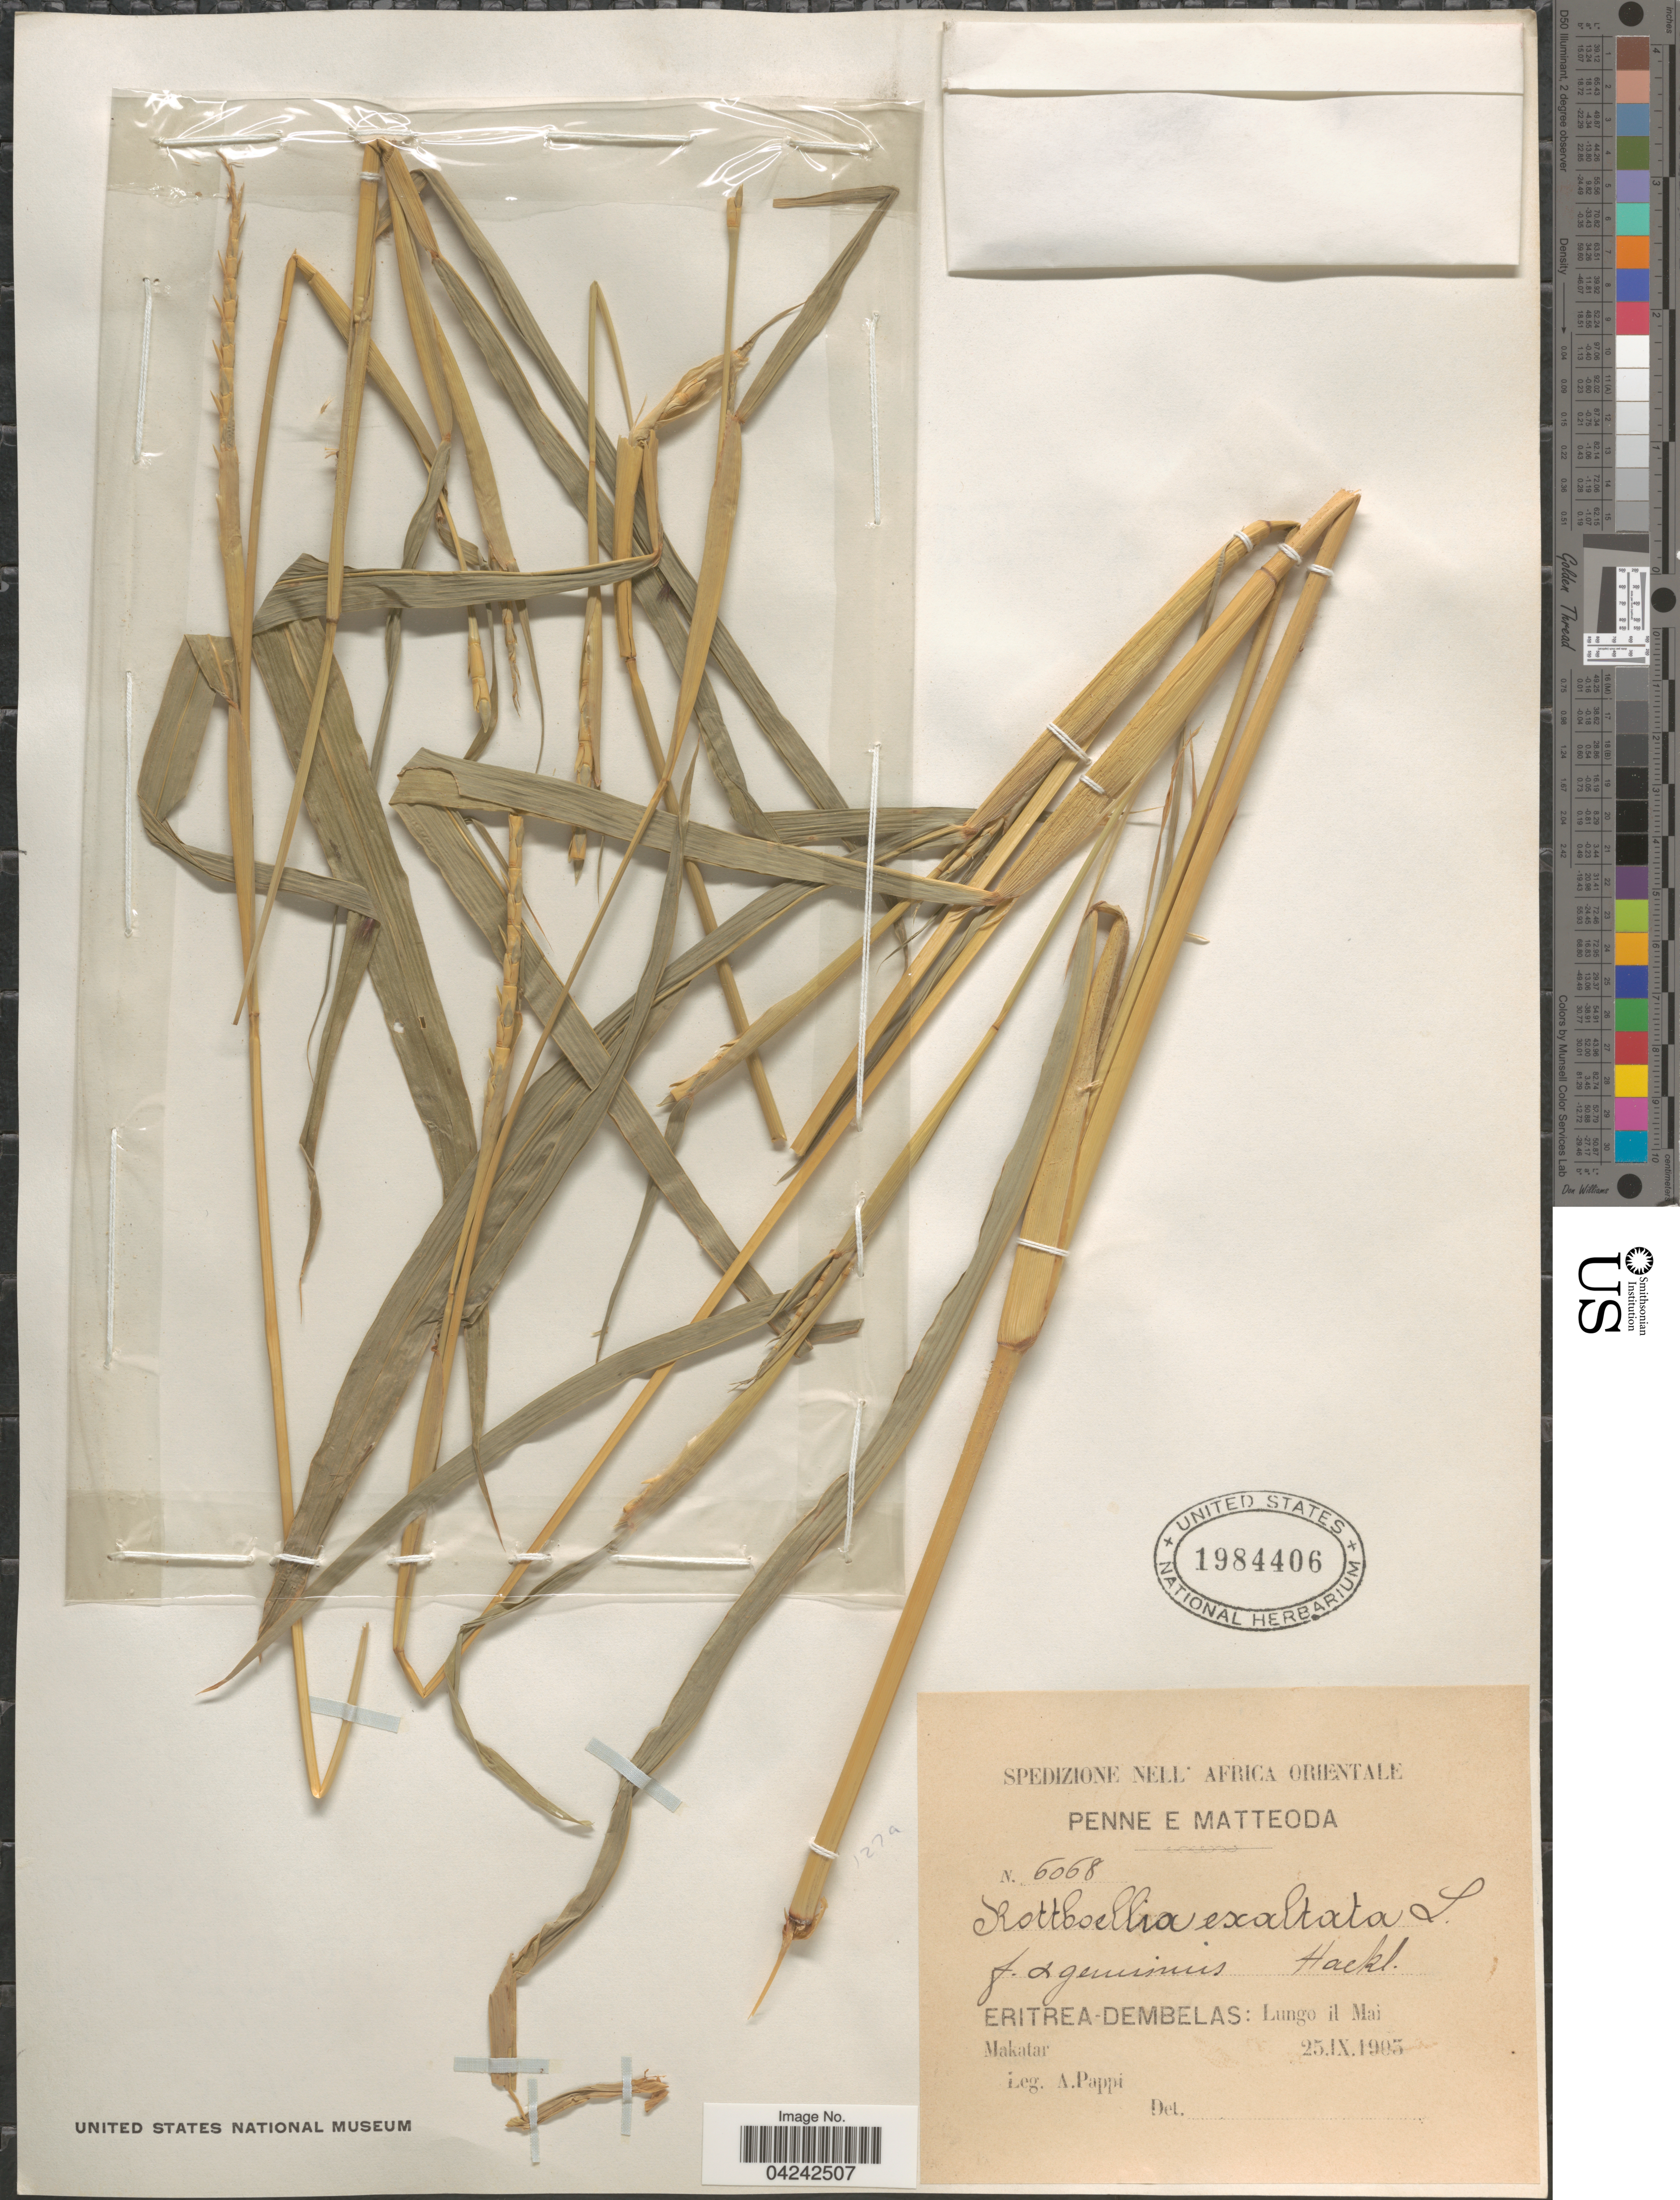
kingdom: Plantae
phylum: Tracheophyta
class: Liliopsida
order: Poales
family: Poaceae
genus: Rottboellia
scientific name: Rottboellia cochinchinensis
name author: (Lour.) Clayton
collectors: A. Pappi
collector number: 6068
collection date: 1903-09-25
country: Eritrea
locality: Eritrea-Dembelas: Lungo il Mai. Makatar.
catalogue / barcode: US 1984406